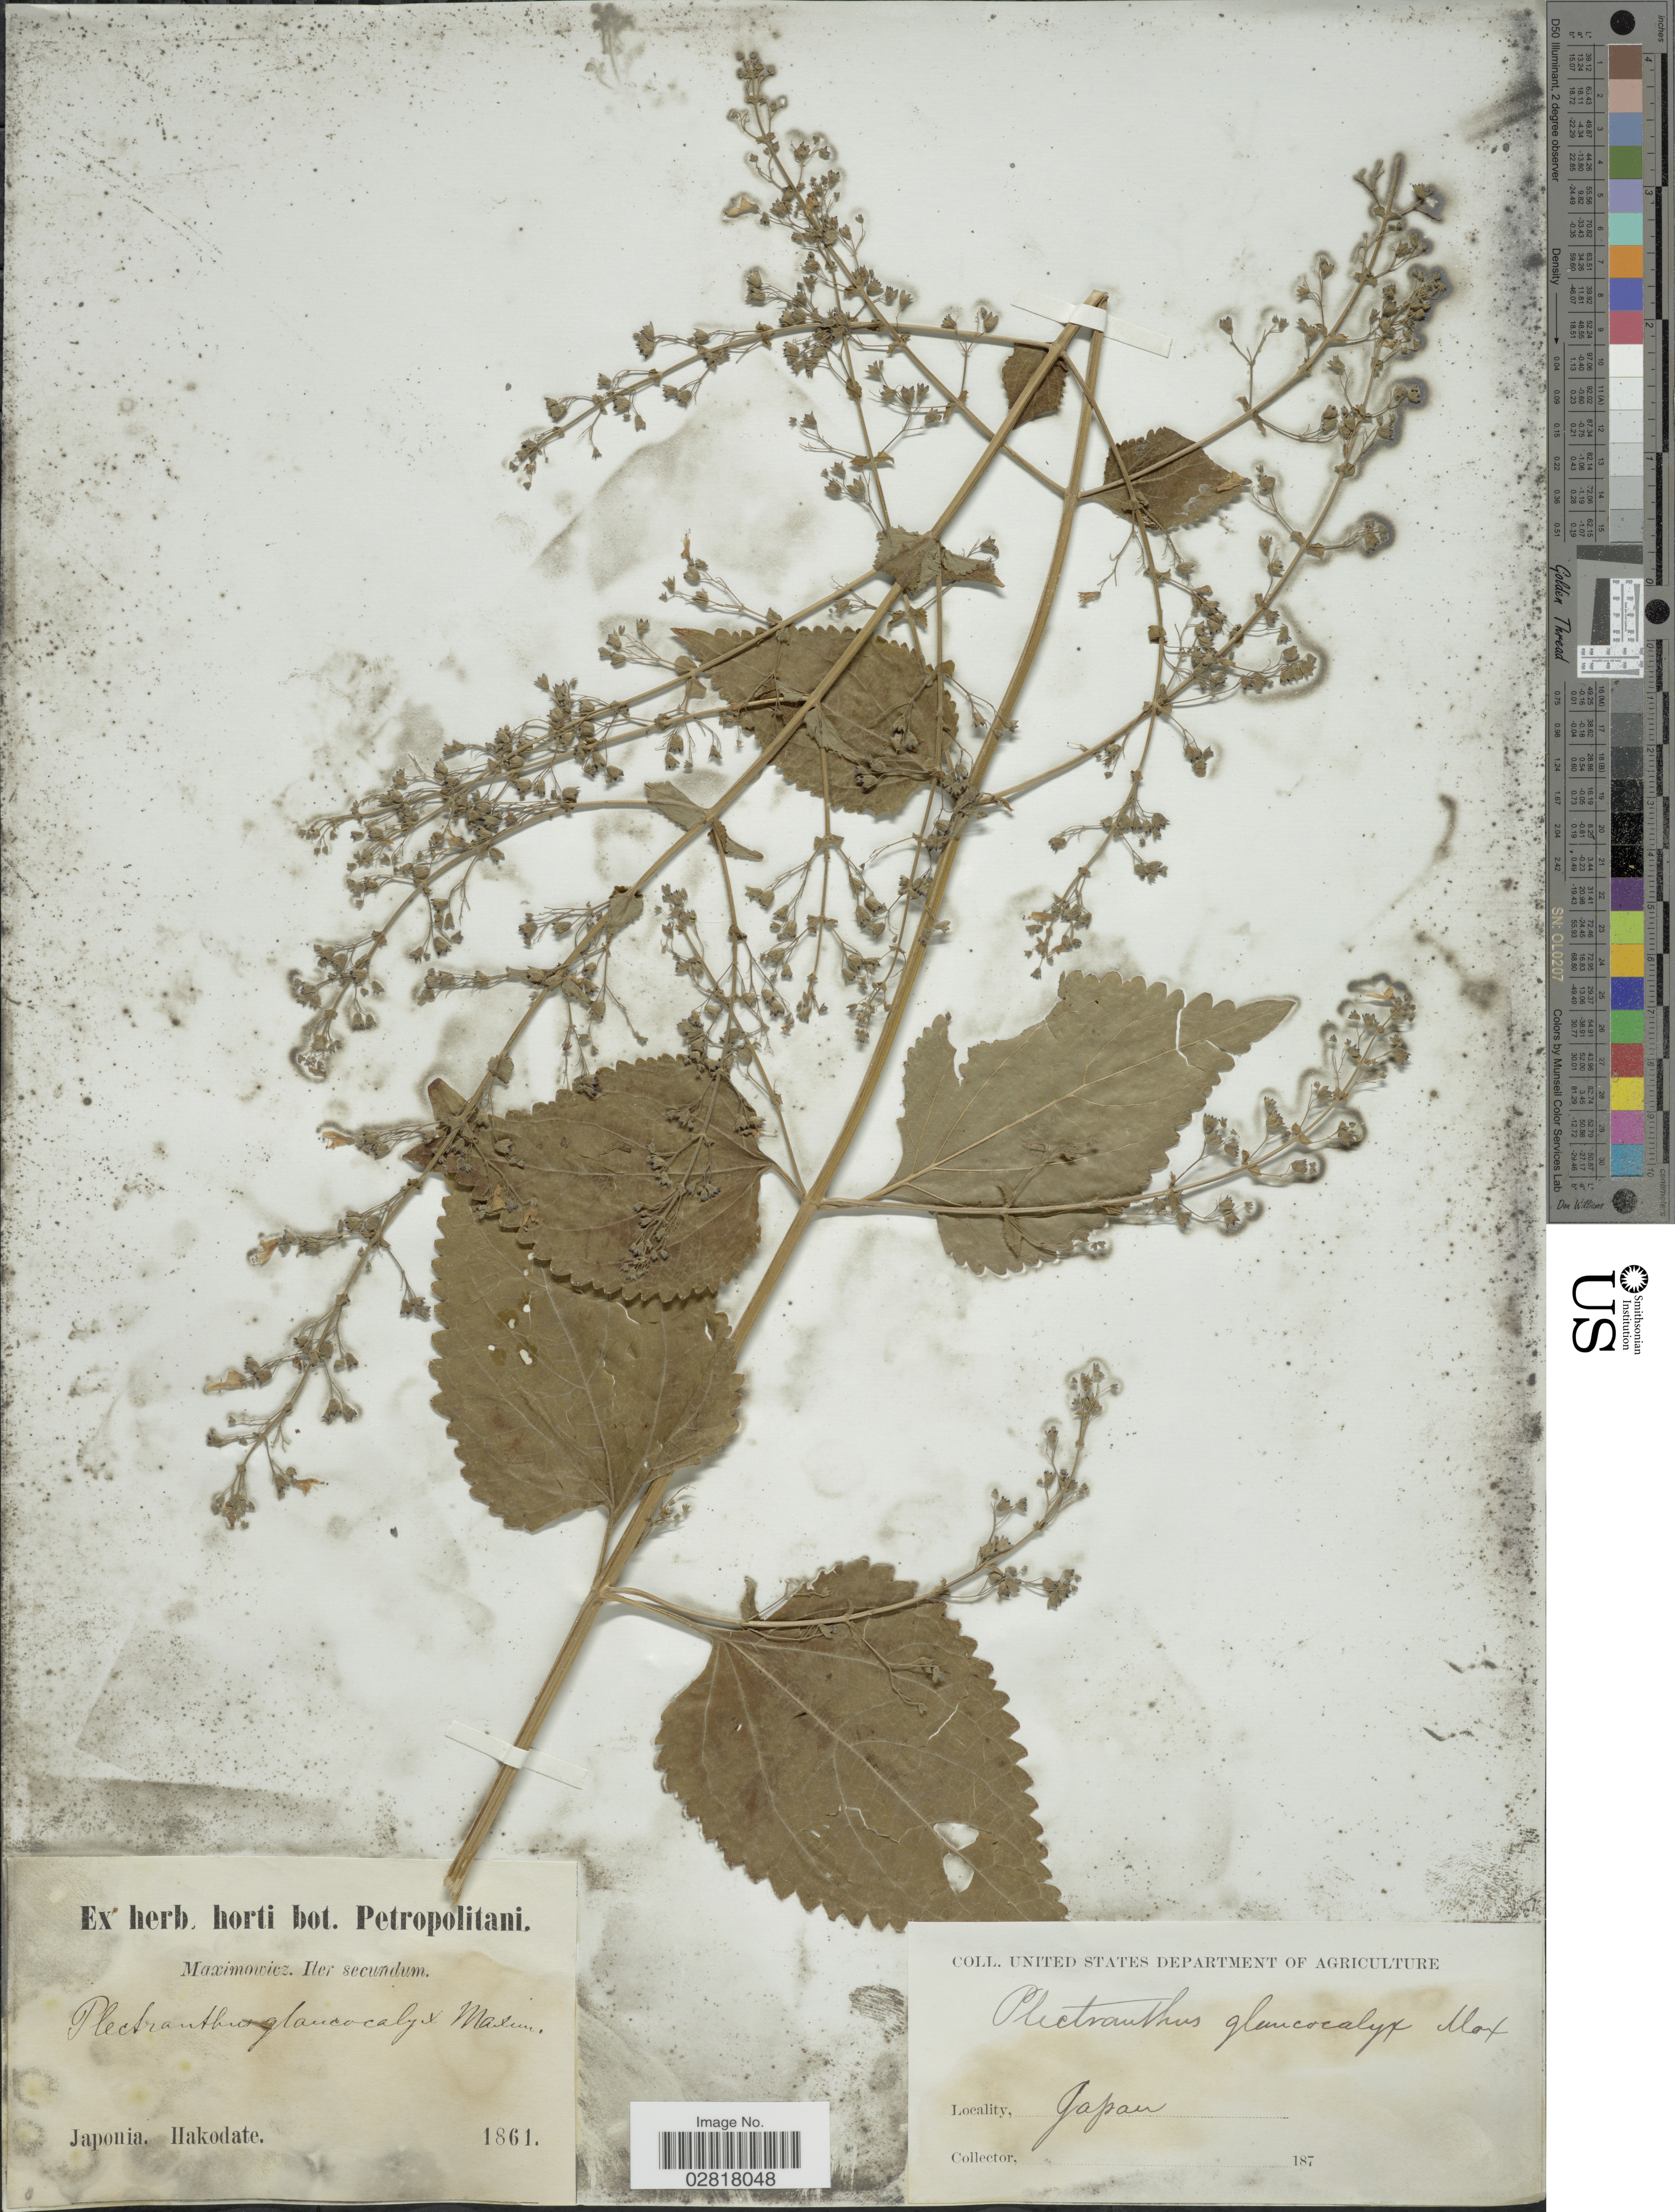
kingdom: Plantae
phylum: Tracheophyta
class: Magnoliopsida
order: Lamiales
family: Lamiaceae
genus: Plectranthus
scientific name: Plectranthus glaucocalyx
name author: Maxim.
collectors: Maximowicz, --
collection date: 1861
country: Japan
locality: Hakodate